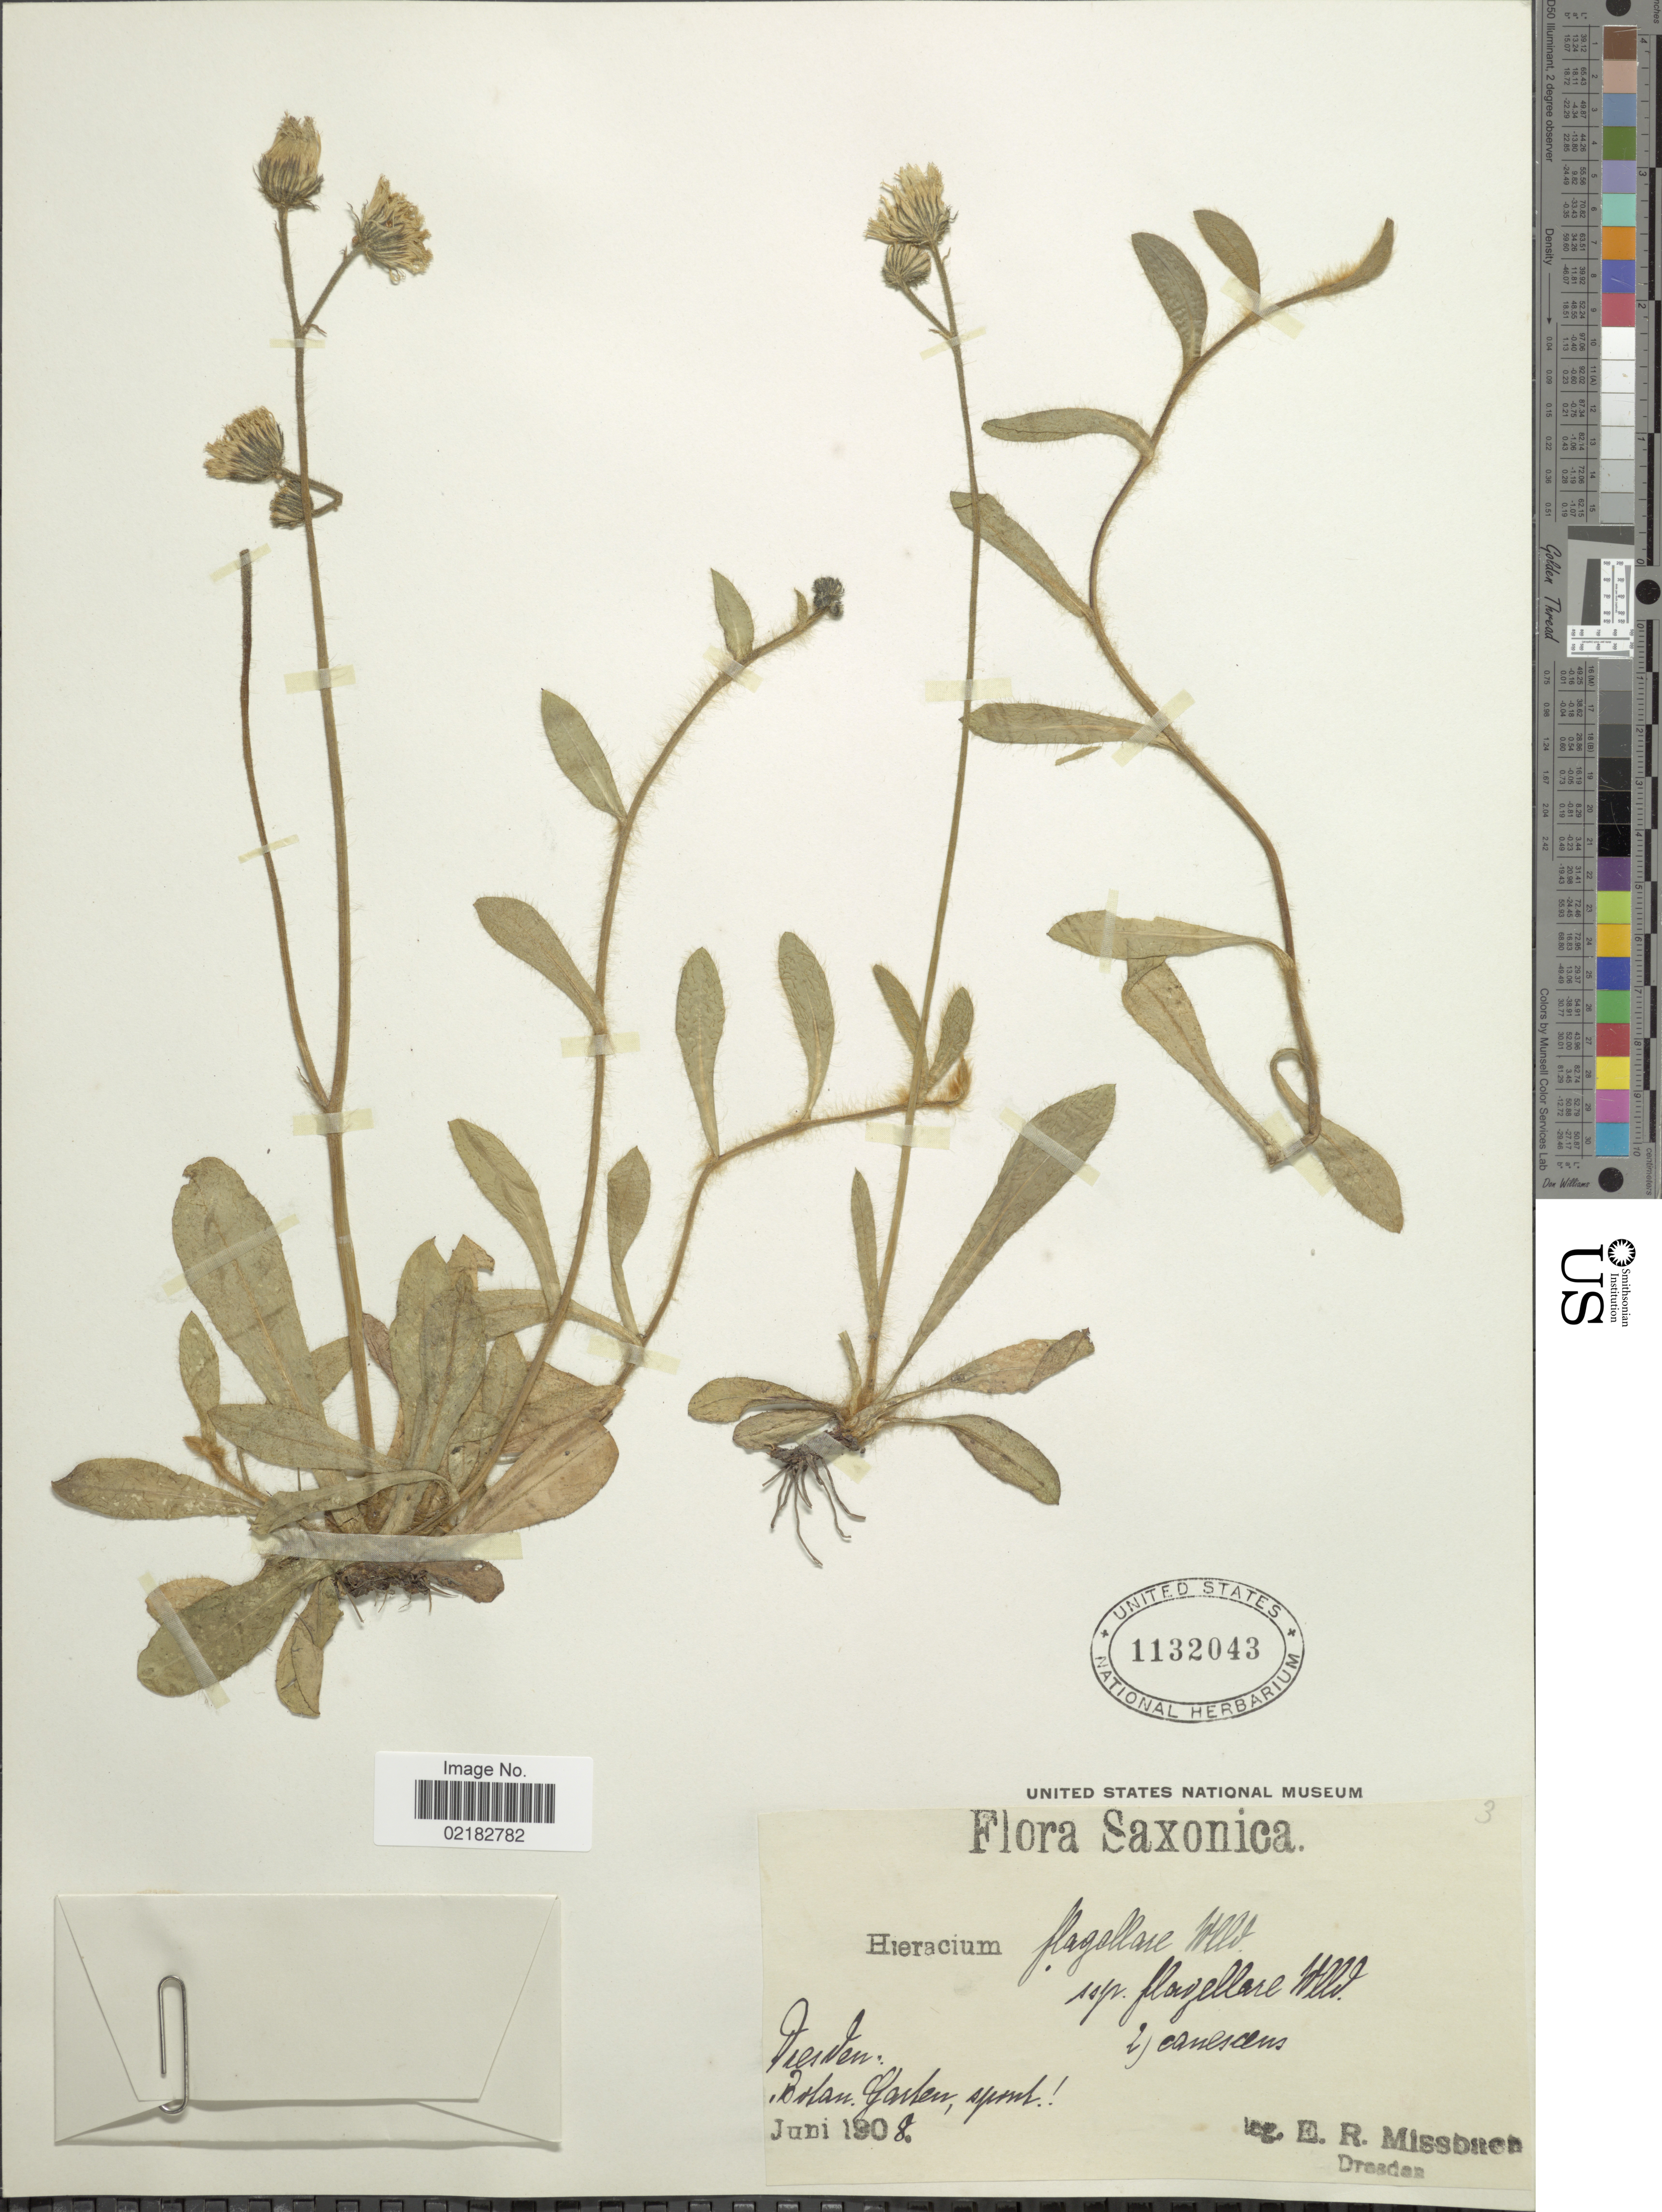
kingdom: Plantae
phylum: Tracheophyta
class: Magnoliopsida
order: Asterales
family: Asteraceae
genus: Pilosella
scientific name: Pilosella flagellaris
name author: (Willd.) Arvet-Touvet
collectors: E. Missbach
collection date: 1908-06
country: Germany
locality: Dresden, Botan. Garten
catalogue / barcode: US 1132043